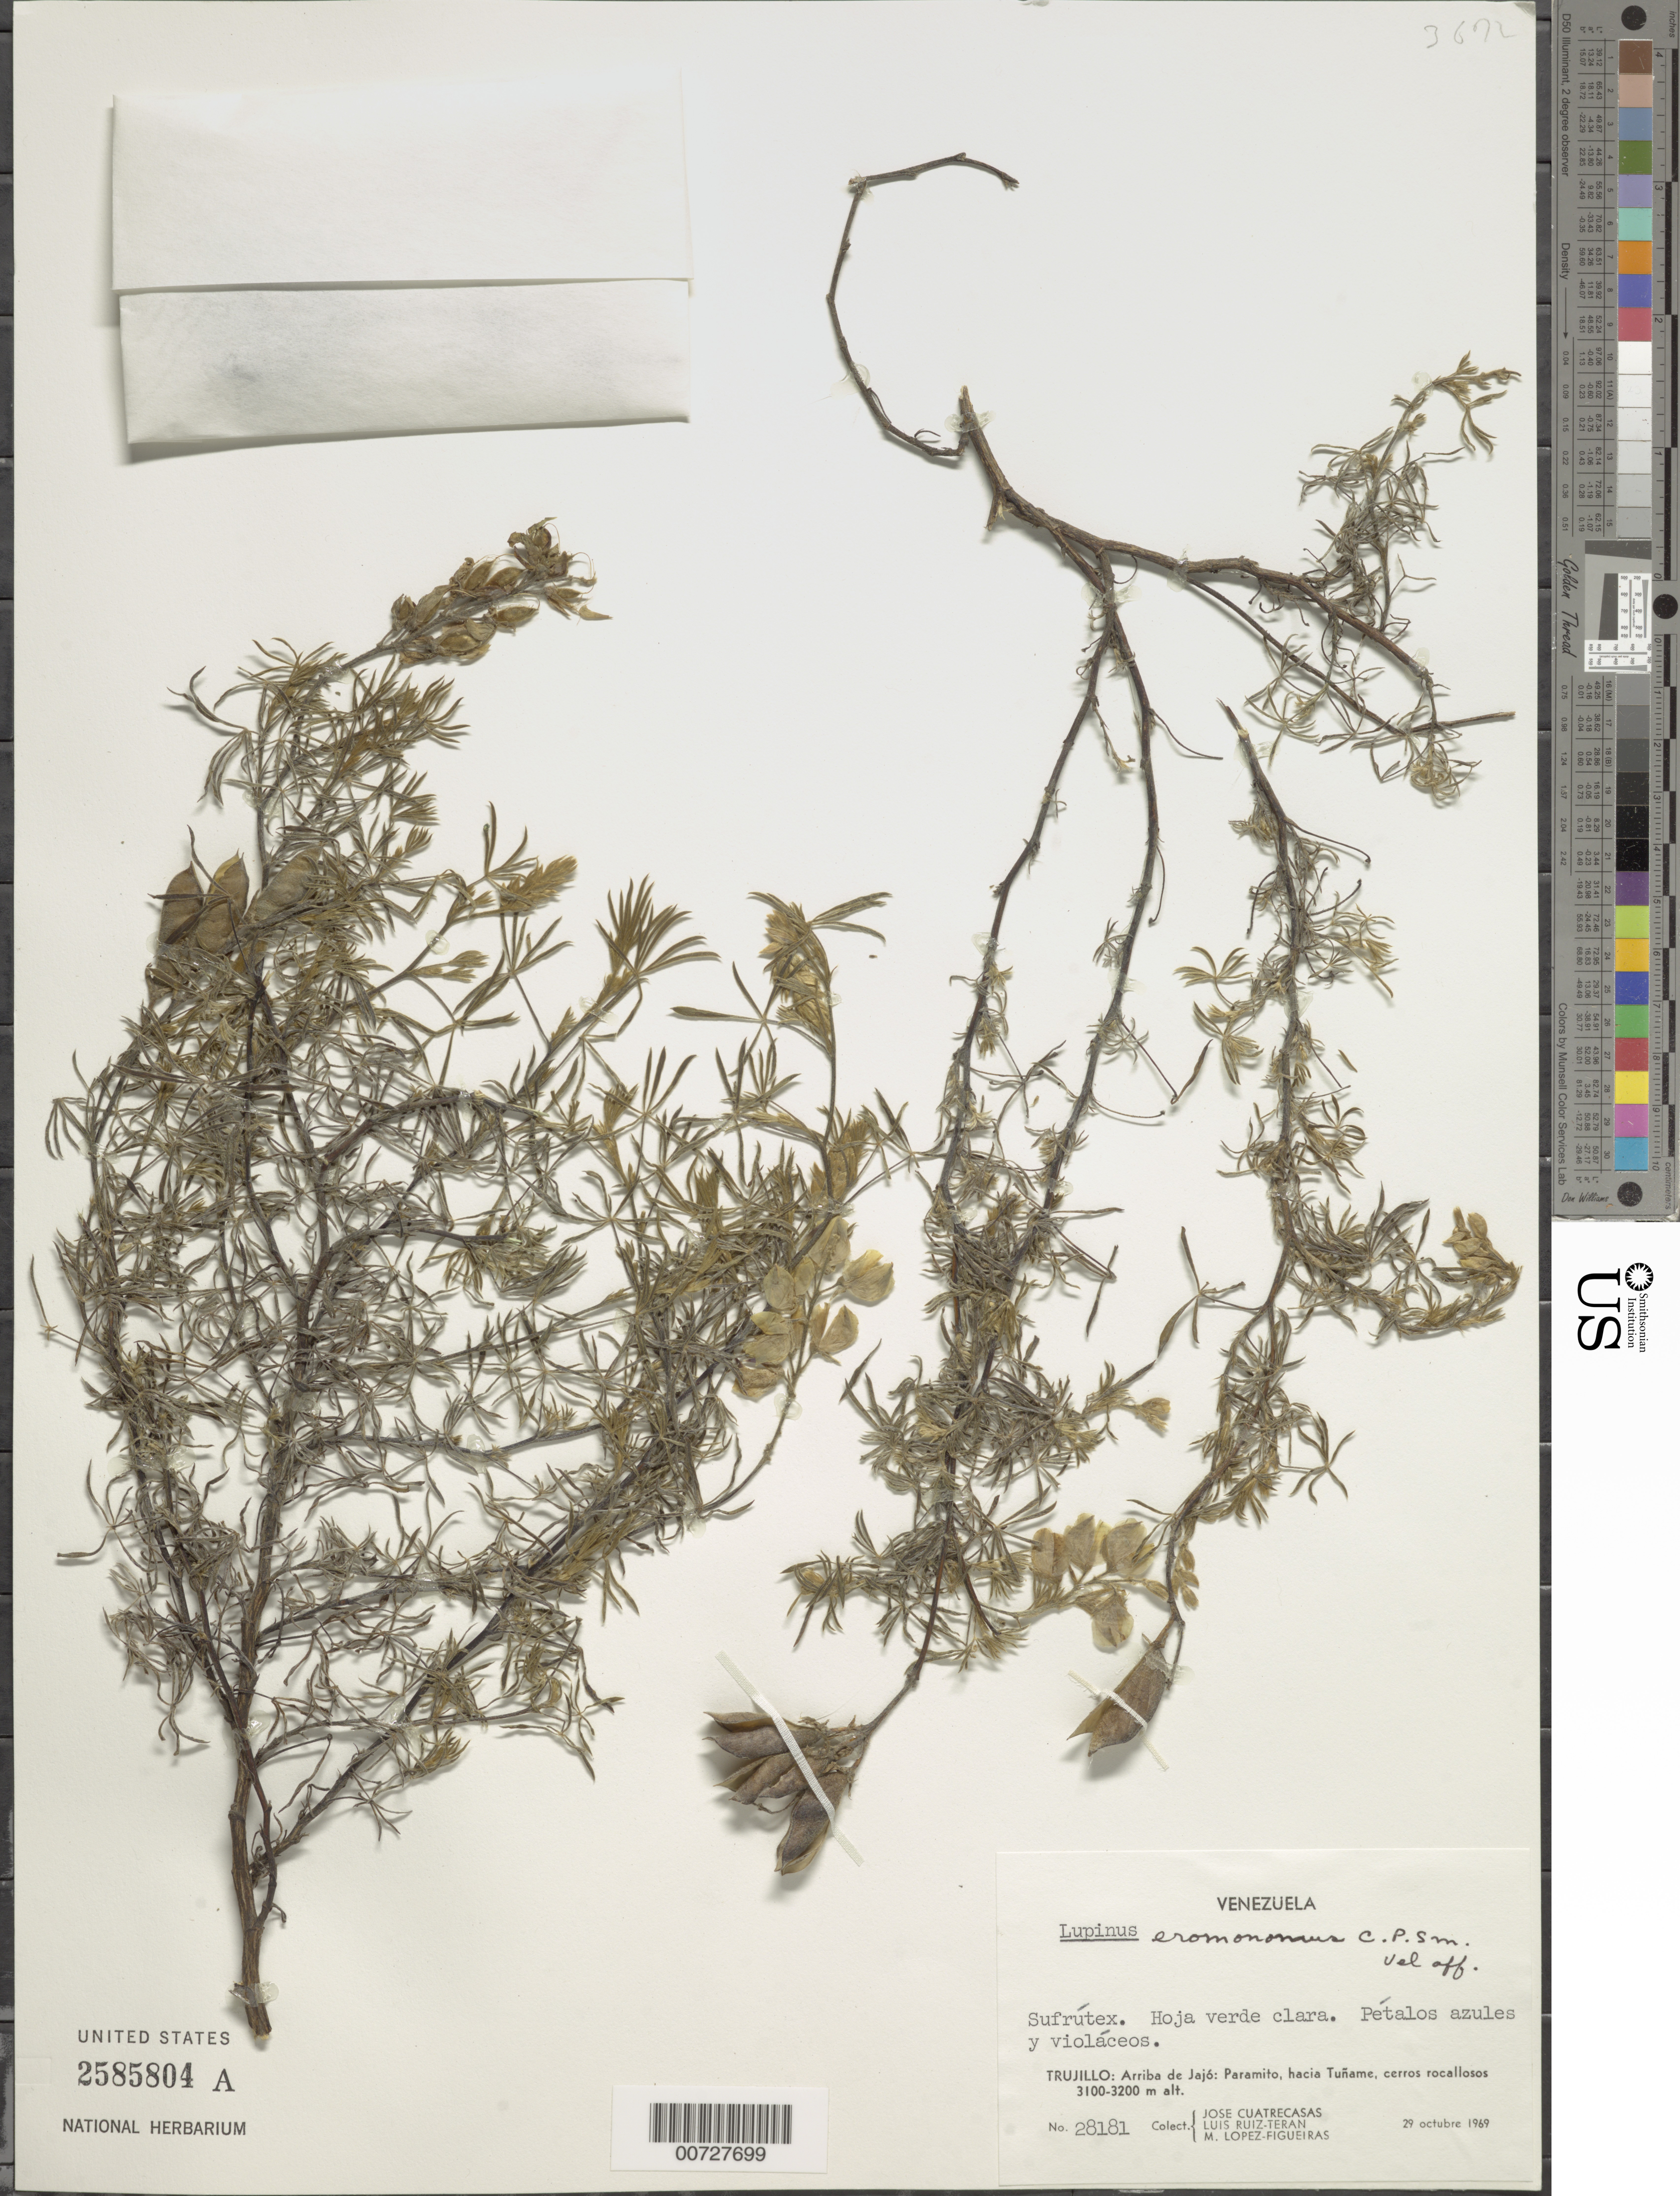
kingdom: Plantae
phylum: Tracheophyta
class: Magnoliopsida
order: Fabales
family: Fabaceae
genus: Lupinus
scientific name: Lupinus eremonomus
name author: C.P. Sm.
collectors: J. Cuatrecasas, L. E. Ruíz-Terán & M. López Figueiras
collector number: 28181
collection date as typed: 29 Oct 1969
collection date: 1969-10-29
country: Venezuela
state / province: Trujillo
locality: Arriba de Jajó: Paramito, hacia Tuñame.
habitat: Cerros rocallosos.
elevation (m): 3100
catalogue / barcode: US 2585804A